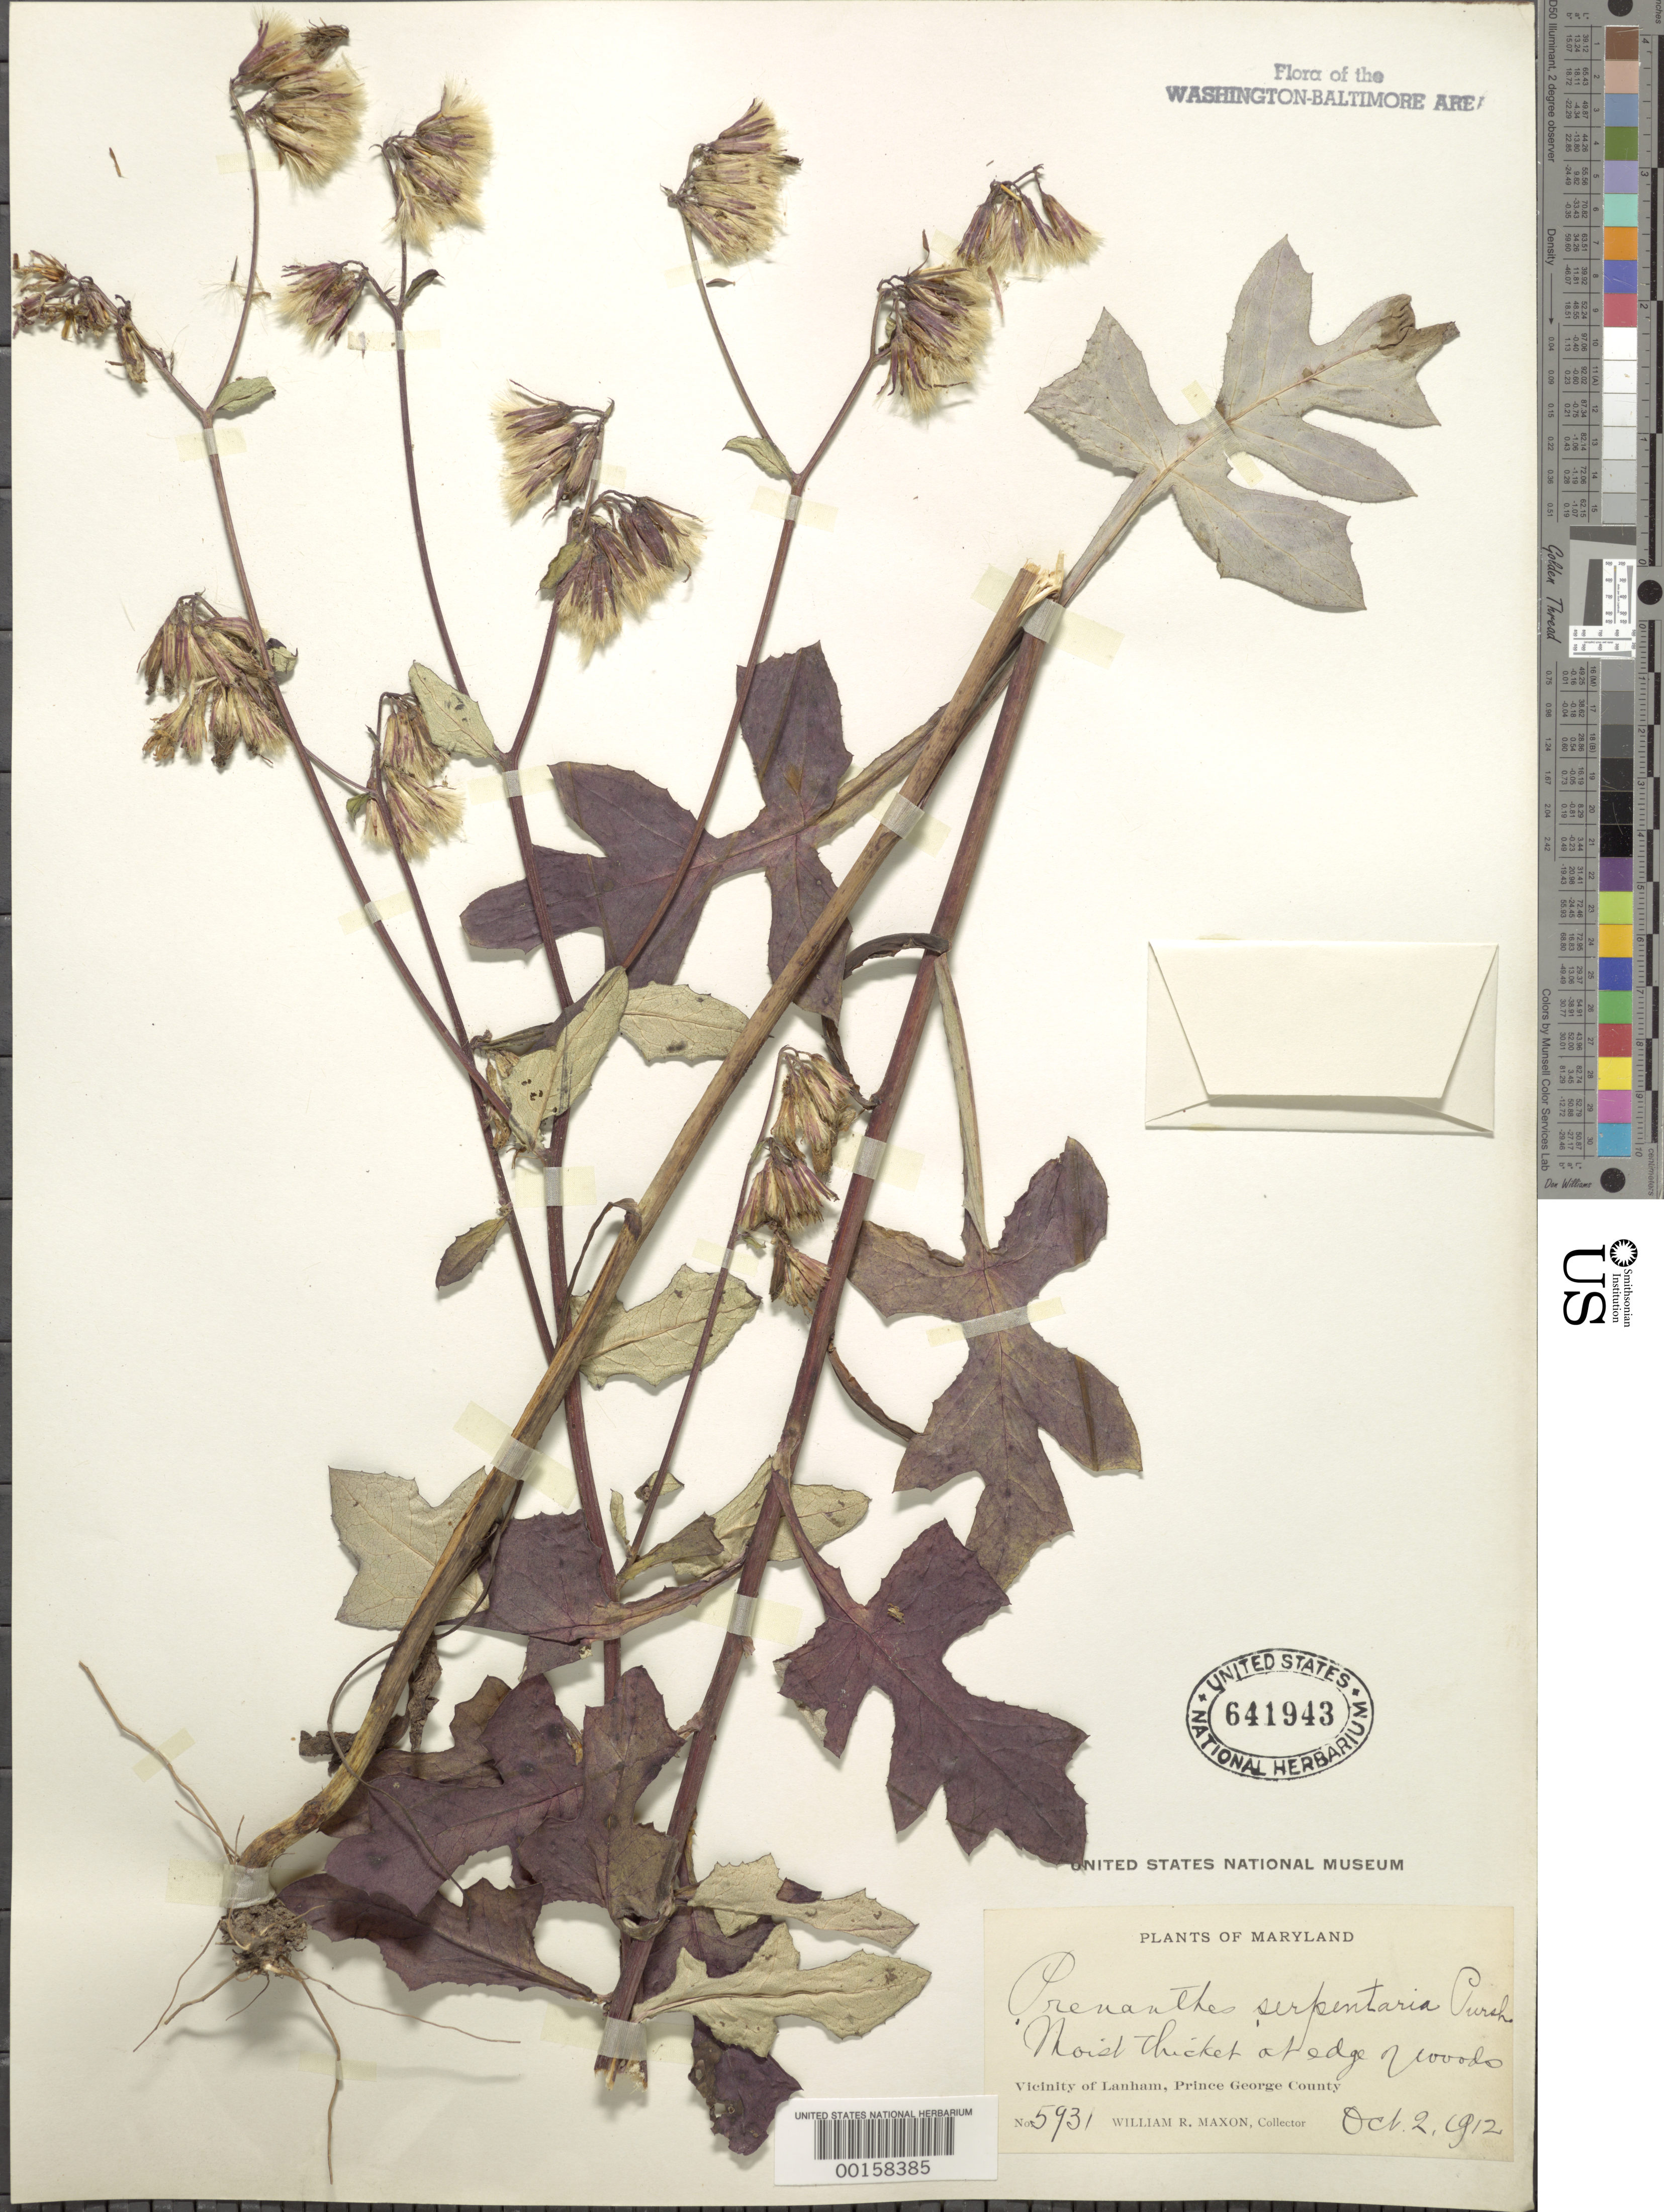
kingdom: Plantae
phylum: Tracheophyta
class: Magnoliopsida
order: Asterales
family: Asteraceae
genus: Nabalus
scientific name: Nabalus serpentarius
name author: (Pursh) Hook.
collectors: W. R. Maxon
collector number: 5931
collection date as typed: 02 Oct 1912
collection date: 1912-10-02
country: United States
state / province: Maryland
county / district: Prince George's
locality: Lanham vicinity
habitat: Moist thicket at edge of woods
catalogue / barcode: US 641943